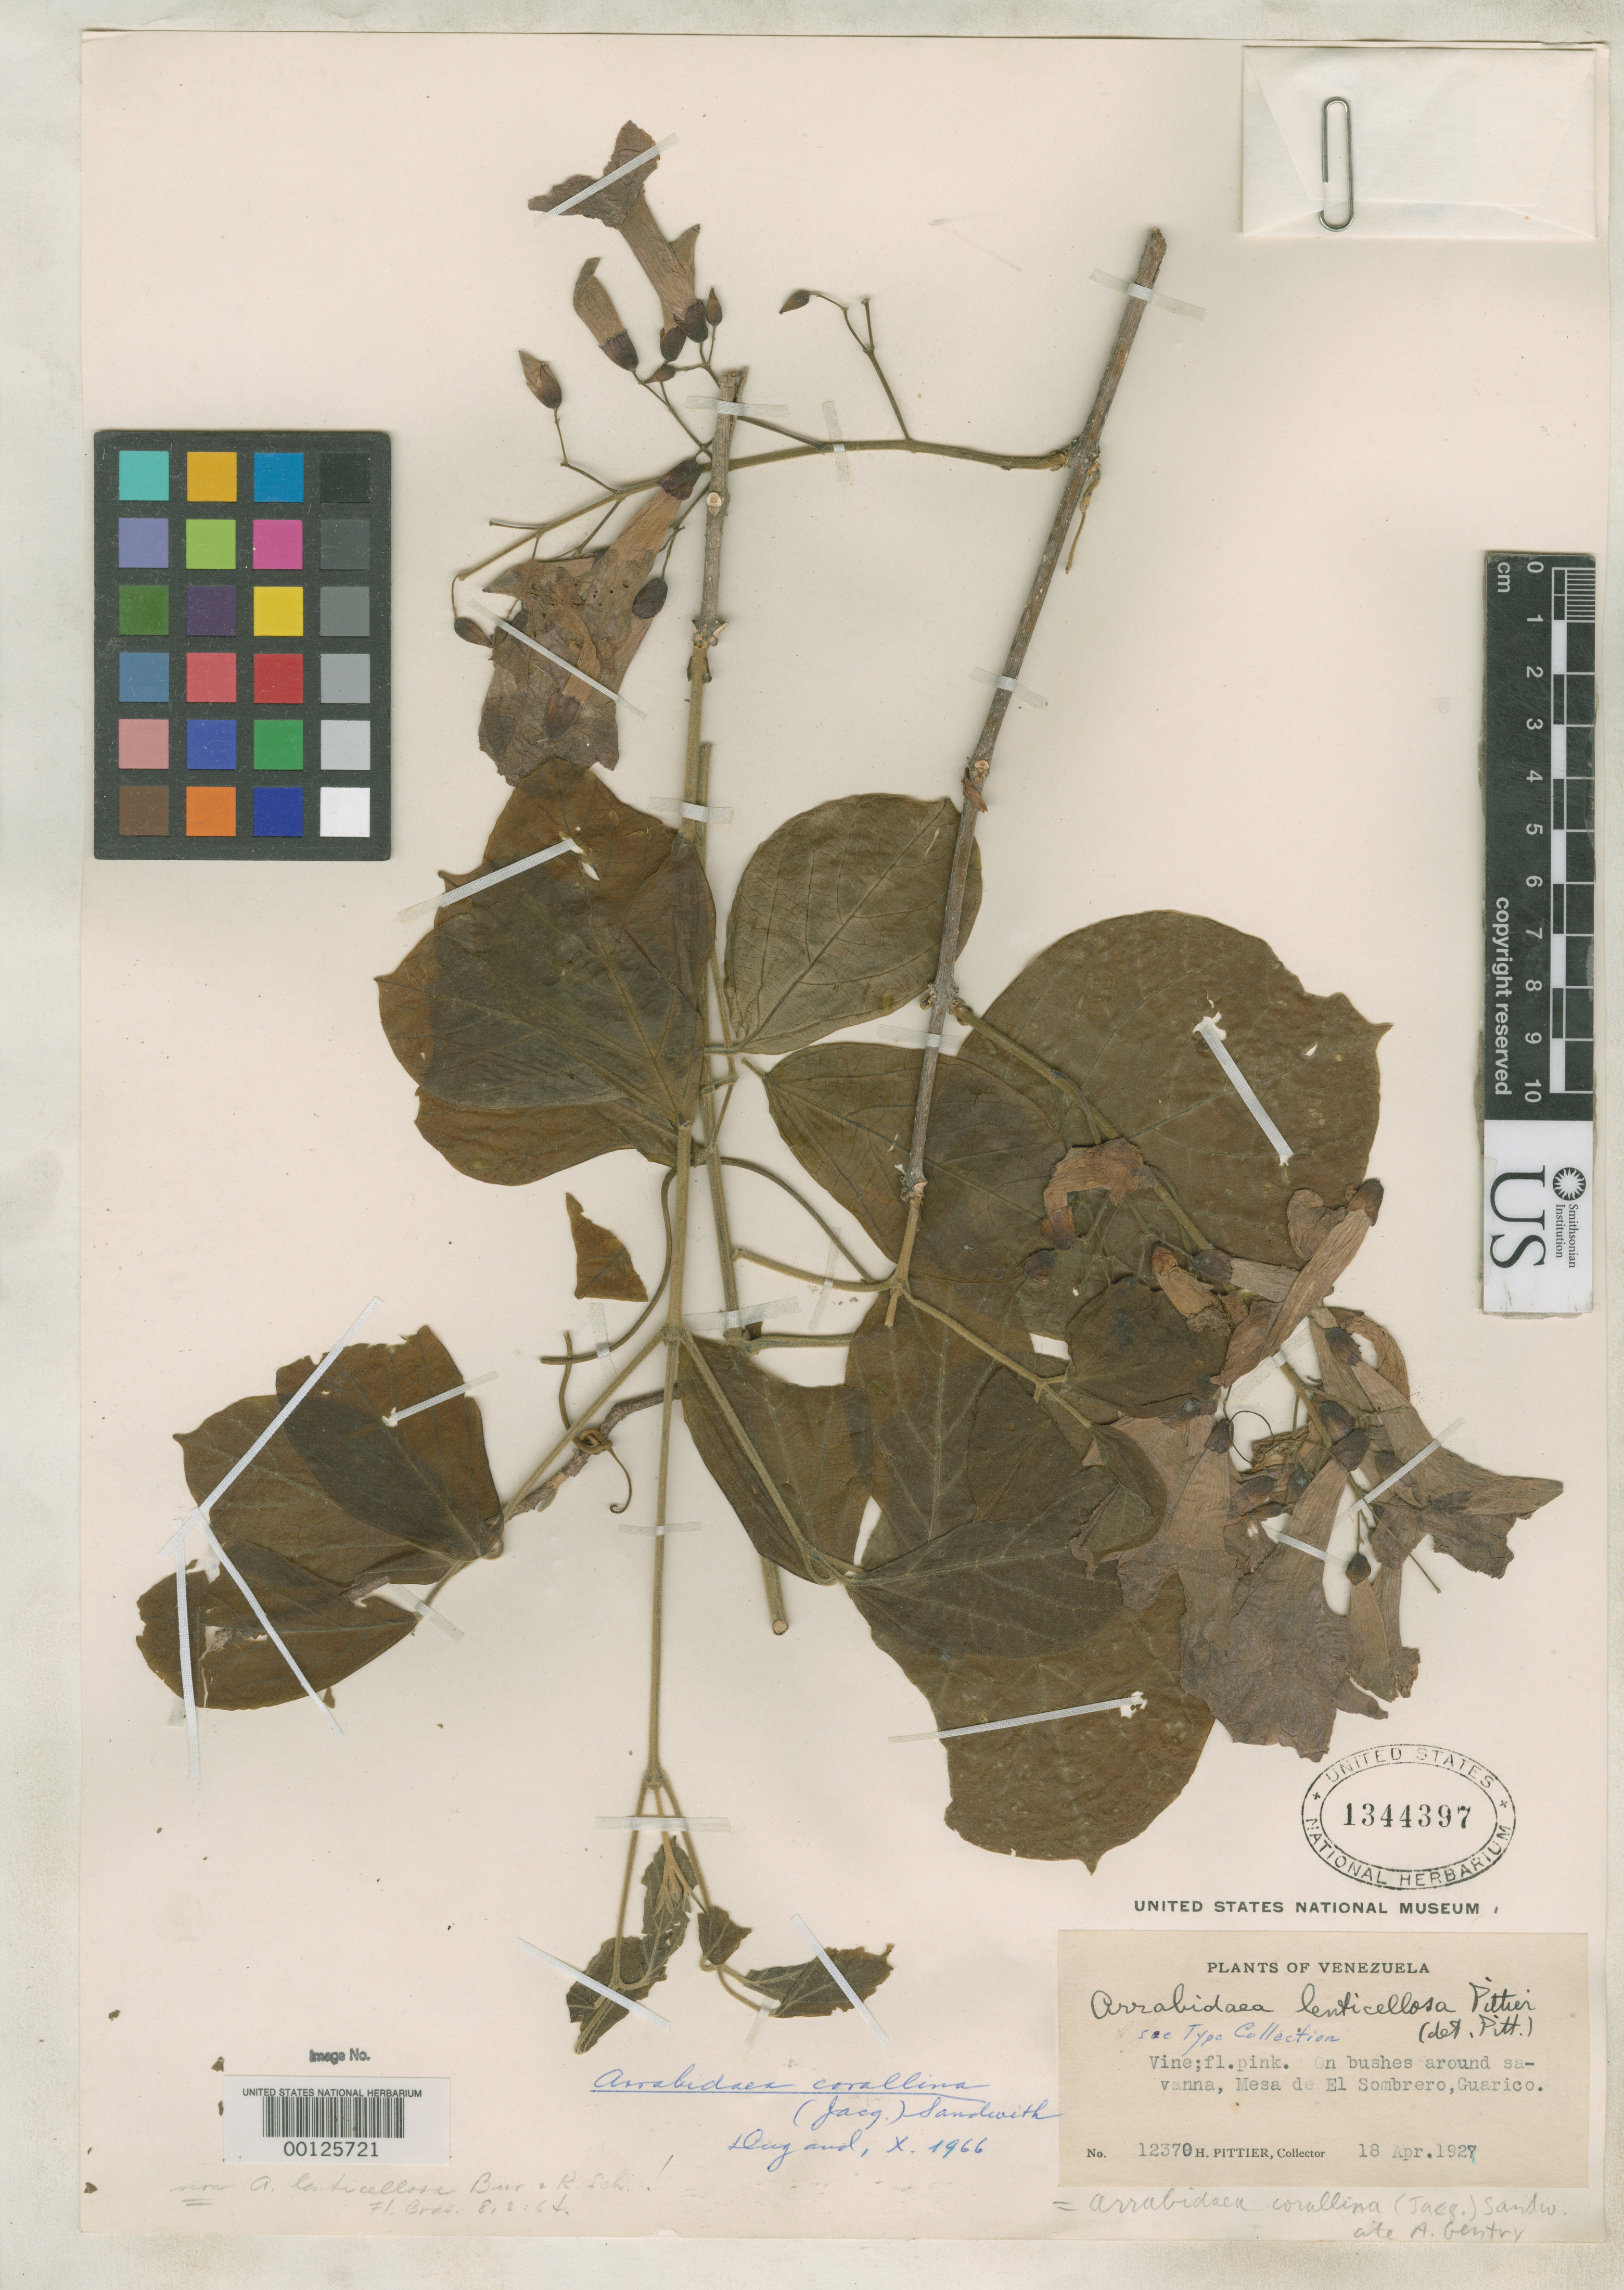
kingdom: Plantae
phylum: Tracheophyta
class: Magnoliopsida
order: Lamiales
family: Bignoniaceae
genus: Arrabidaea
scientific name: Arrabidaea lenticellosa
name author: Pittier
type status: Syntype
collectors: H. F. Pittier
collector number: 12370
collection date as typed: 18 Apr 1927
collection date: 1927-04-18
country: Venezuela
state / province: Guárico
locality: Mesa de El Sombrero.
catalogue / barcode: US 1344397